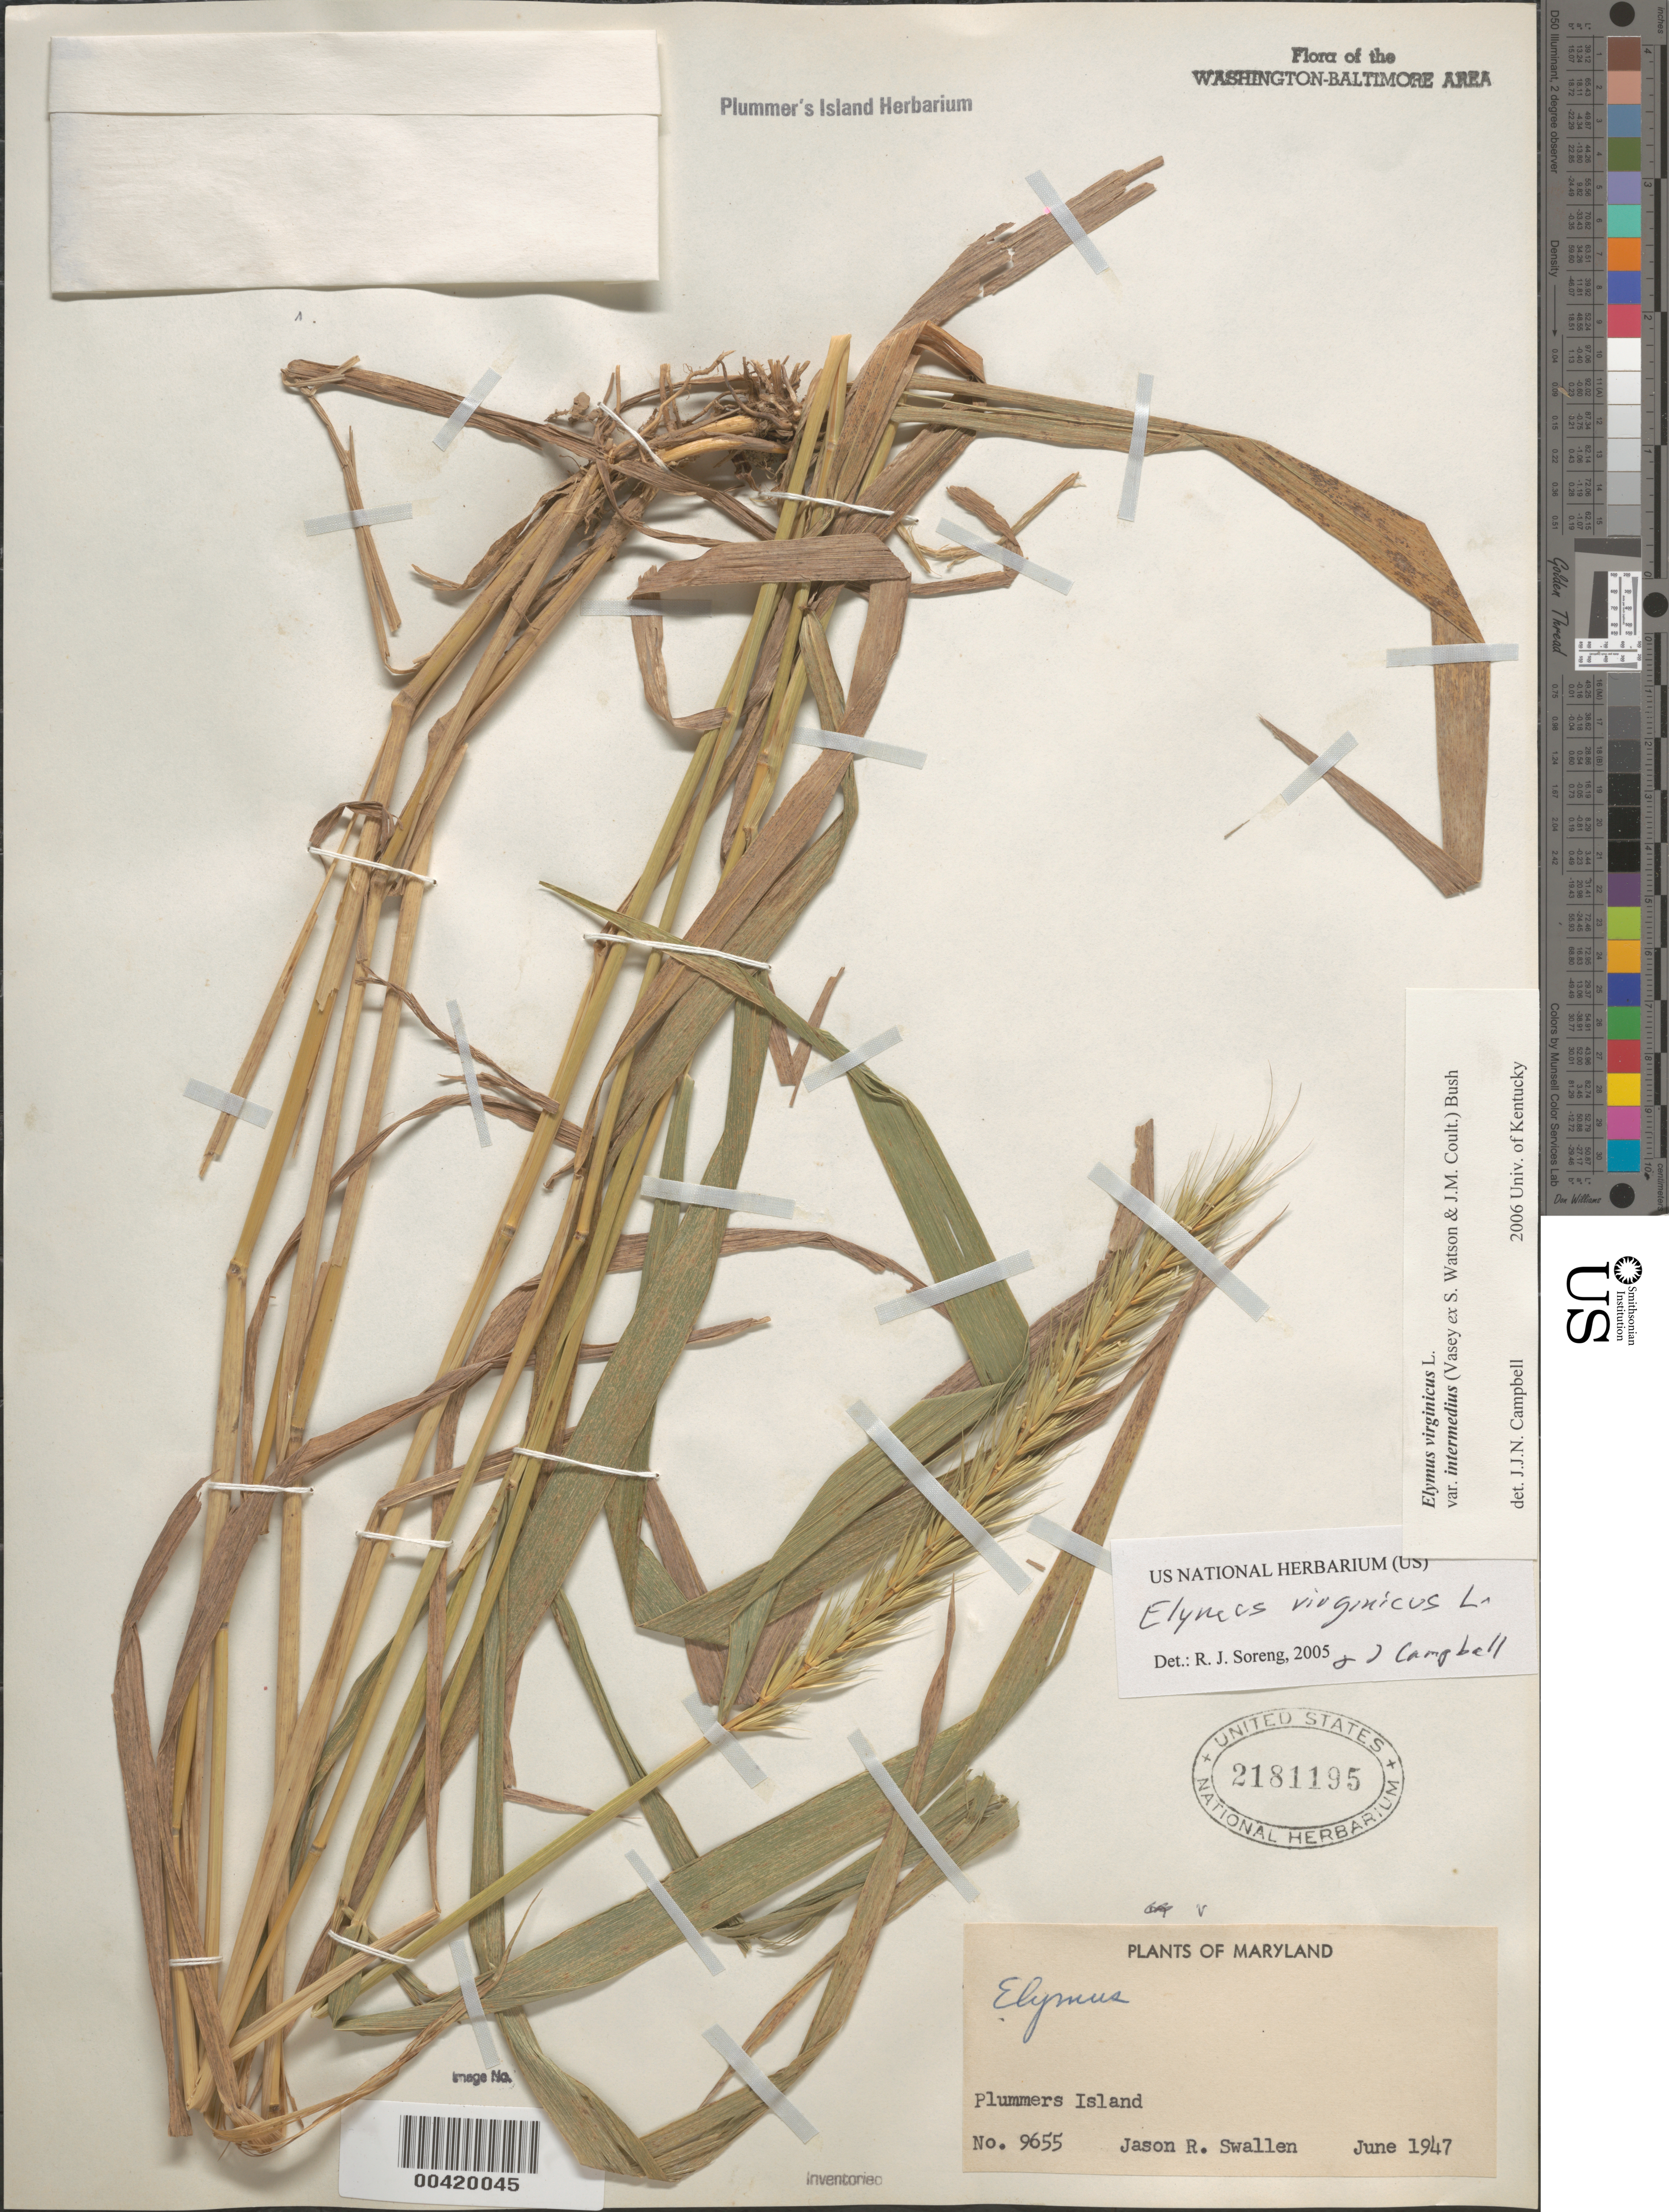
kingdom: Plantae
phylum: Tracheophyta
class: Liliopsida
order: Poales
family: Poaceae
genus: Elymus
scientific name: Elymus virginicus var. intermedius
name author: L.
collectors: J. R. Swallen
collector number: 9655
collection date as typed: Jun 1947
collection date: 1947-06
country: United States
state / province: Maryland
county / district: Montgomery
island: Plummers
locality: Plummer's Island C. & O. Canal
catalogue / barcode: US 2181195